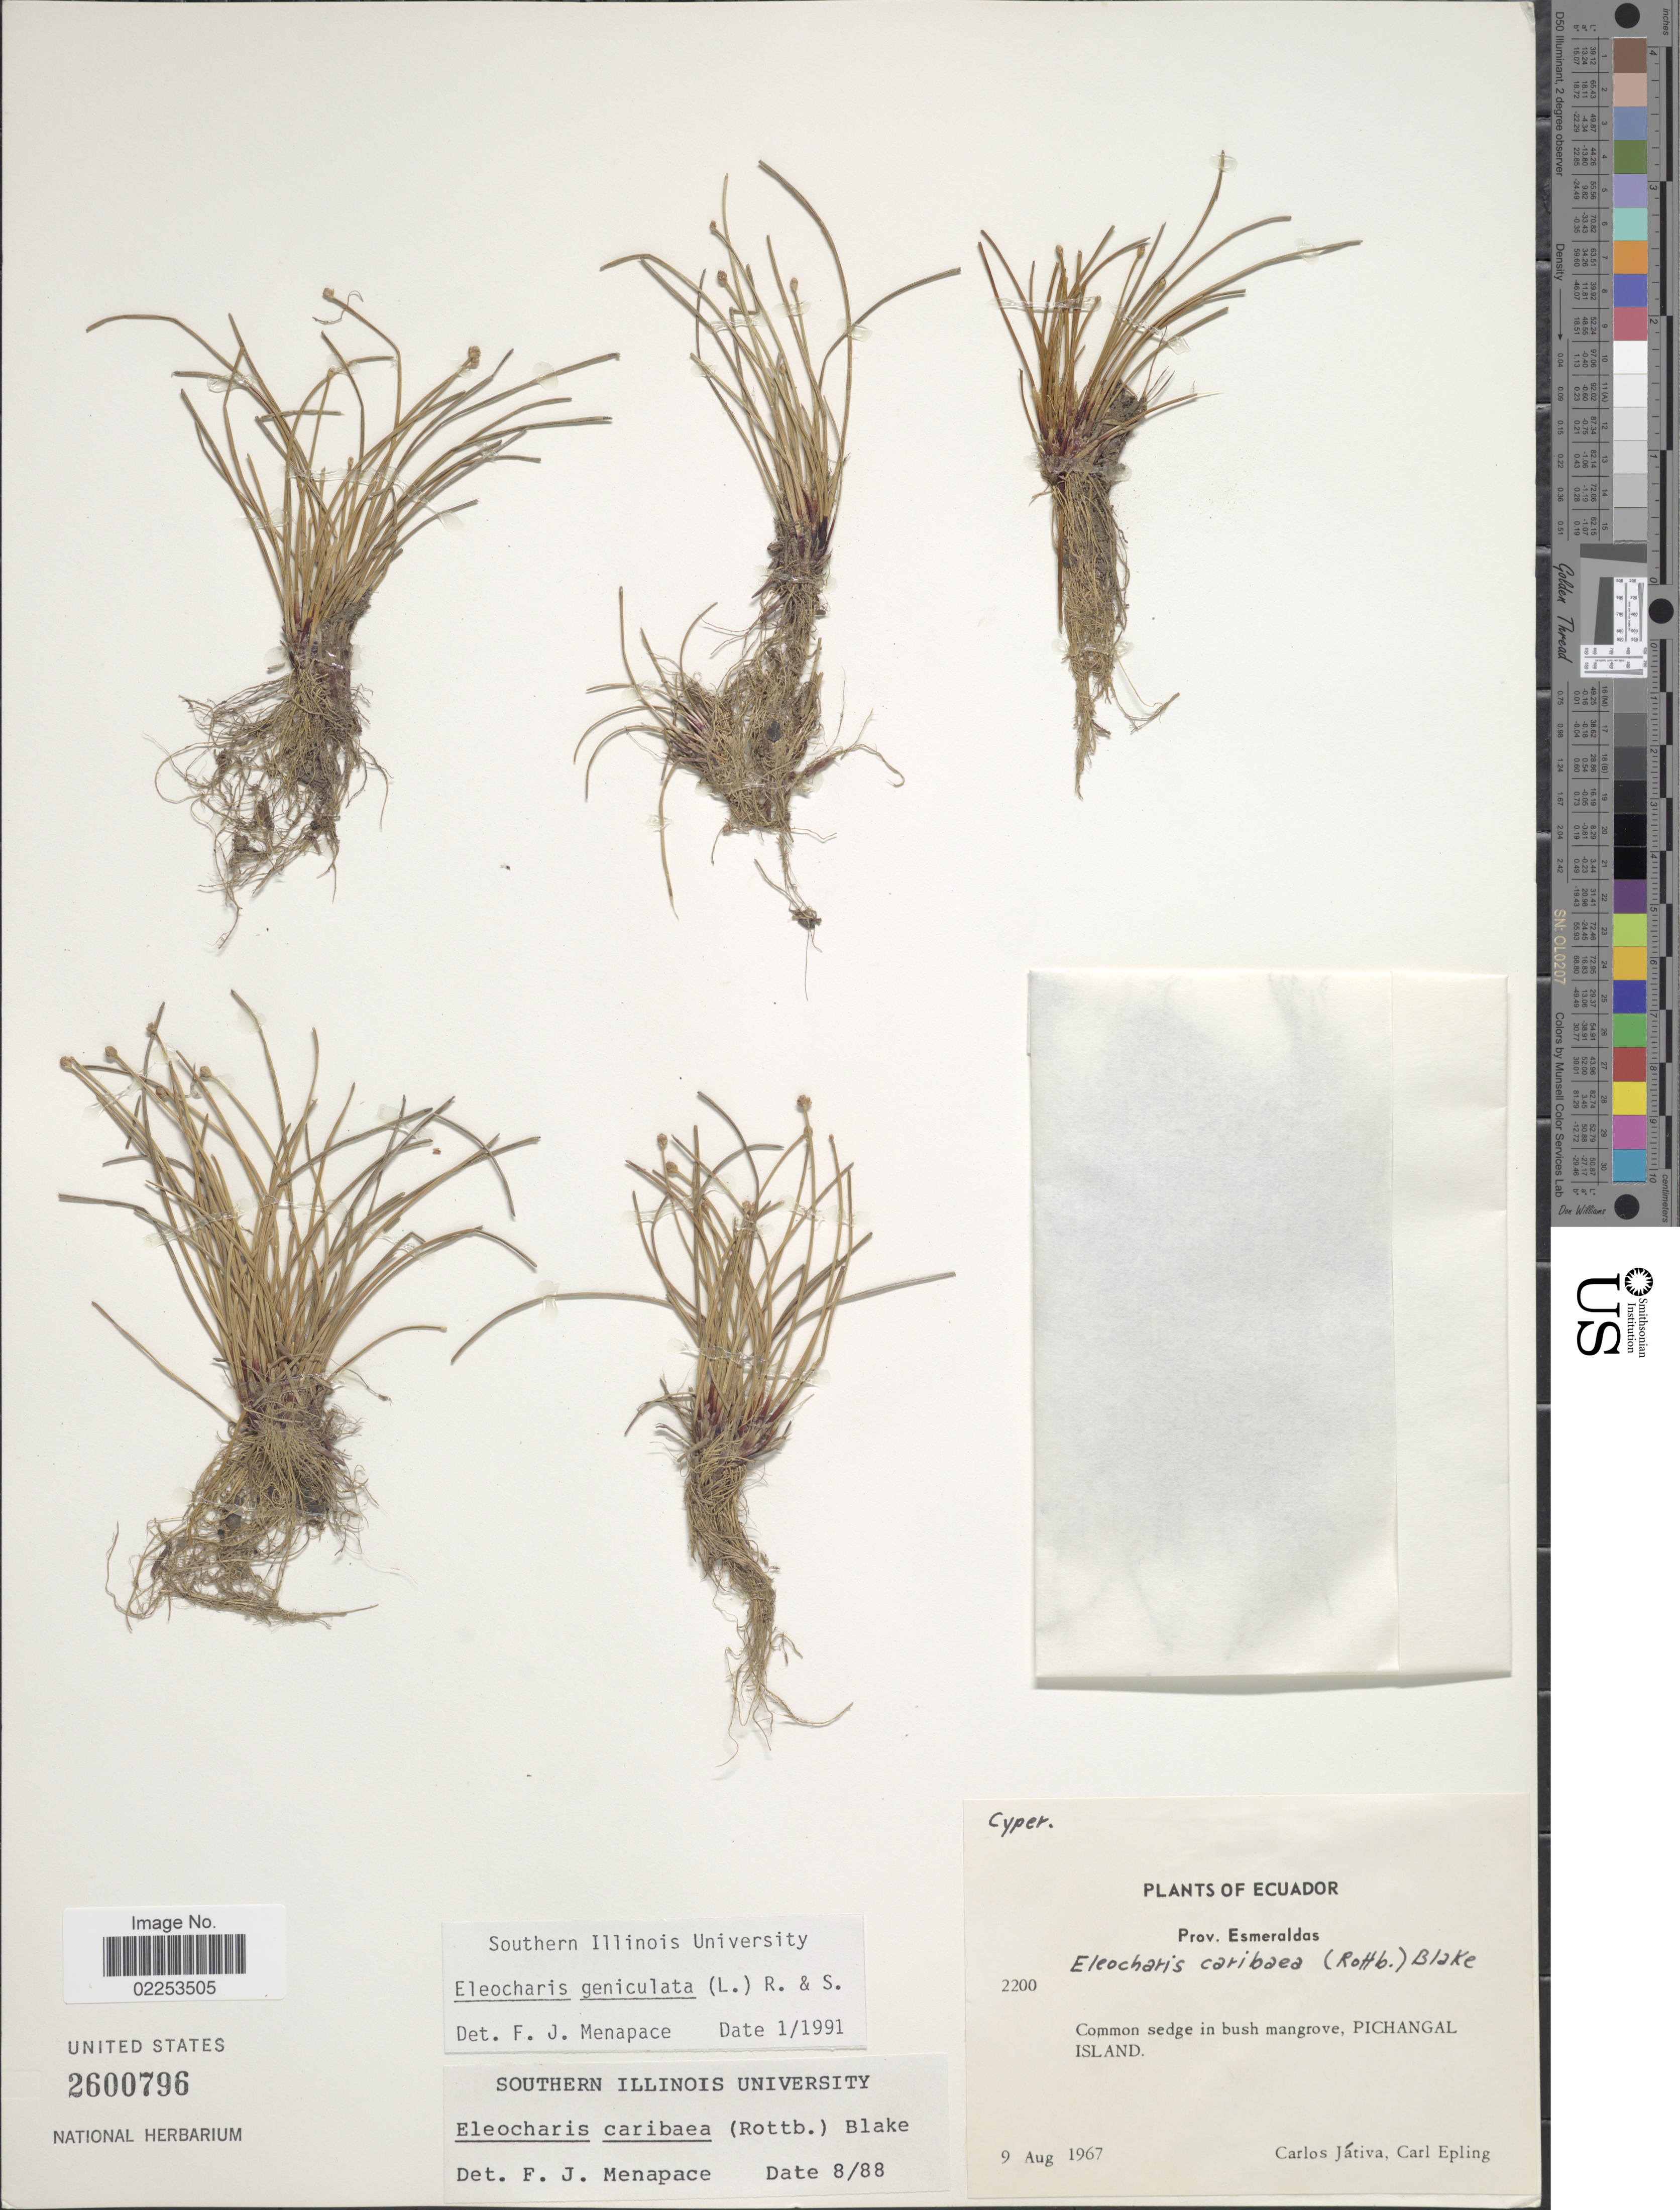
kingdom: Plantae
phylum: Tracheophyta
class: Liliopsida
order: Poales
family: Cyperaceae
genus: Eleocharis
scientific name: Eleocharis geniculata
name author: (L.) Roem. & Schult.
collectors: C. D. Játiva & C. C. Epling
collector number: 2200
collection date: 1967-08-09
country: Ecuador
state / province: Esmeraldas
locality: Prov. Esmeraldas, Common sedge in bush mangrove Pichangal Island.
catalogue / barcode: US 2600796